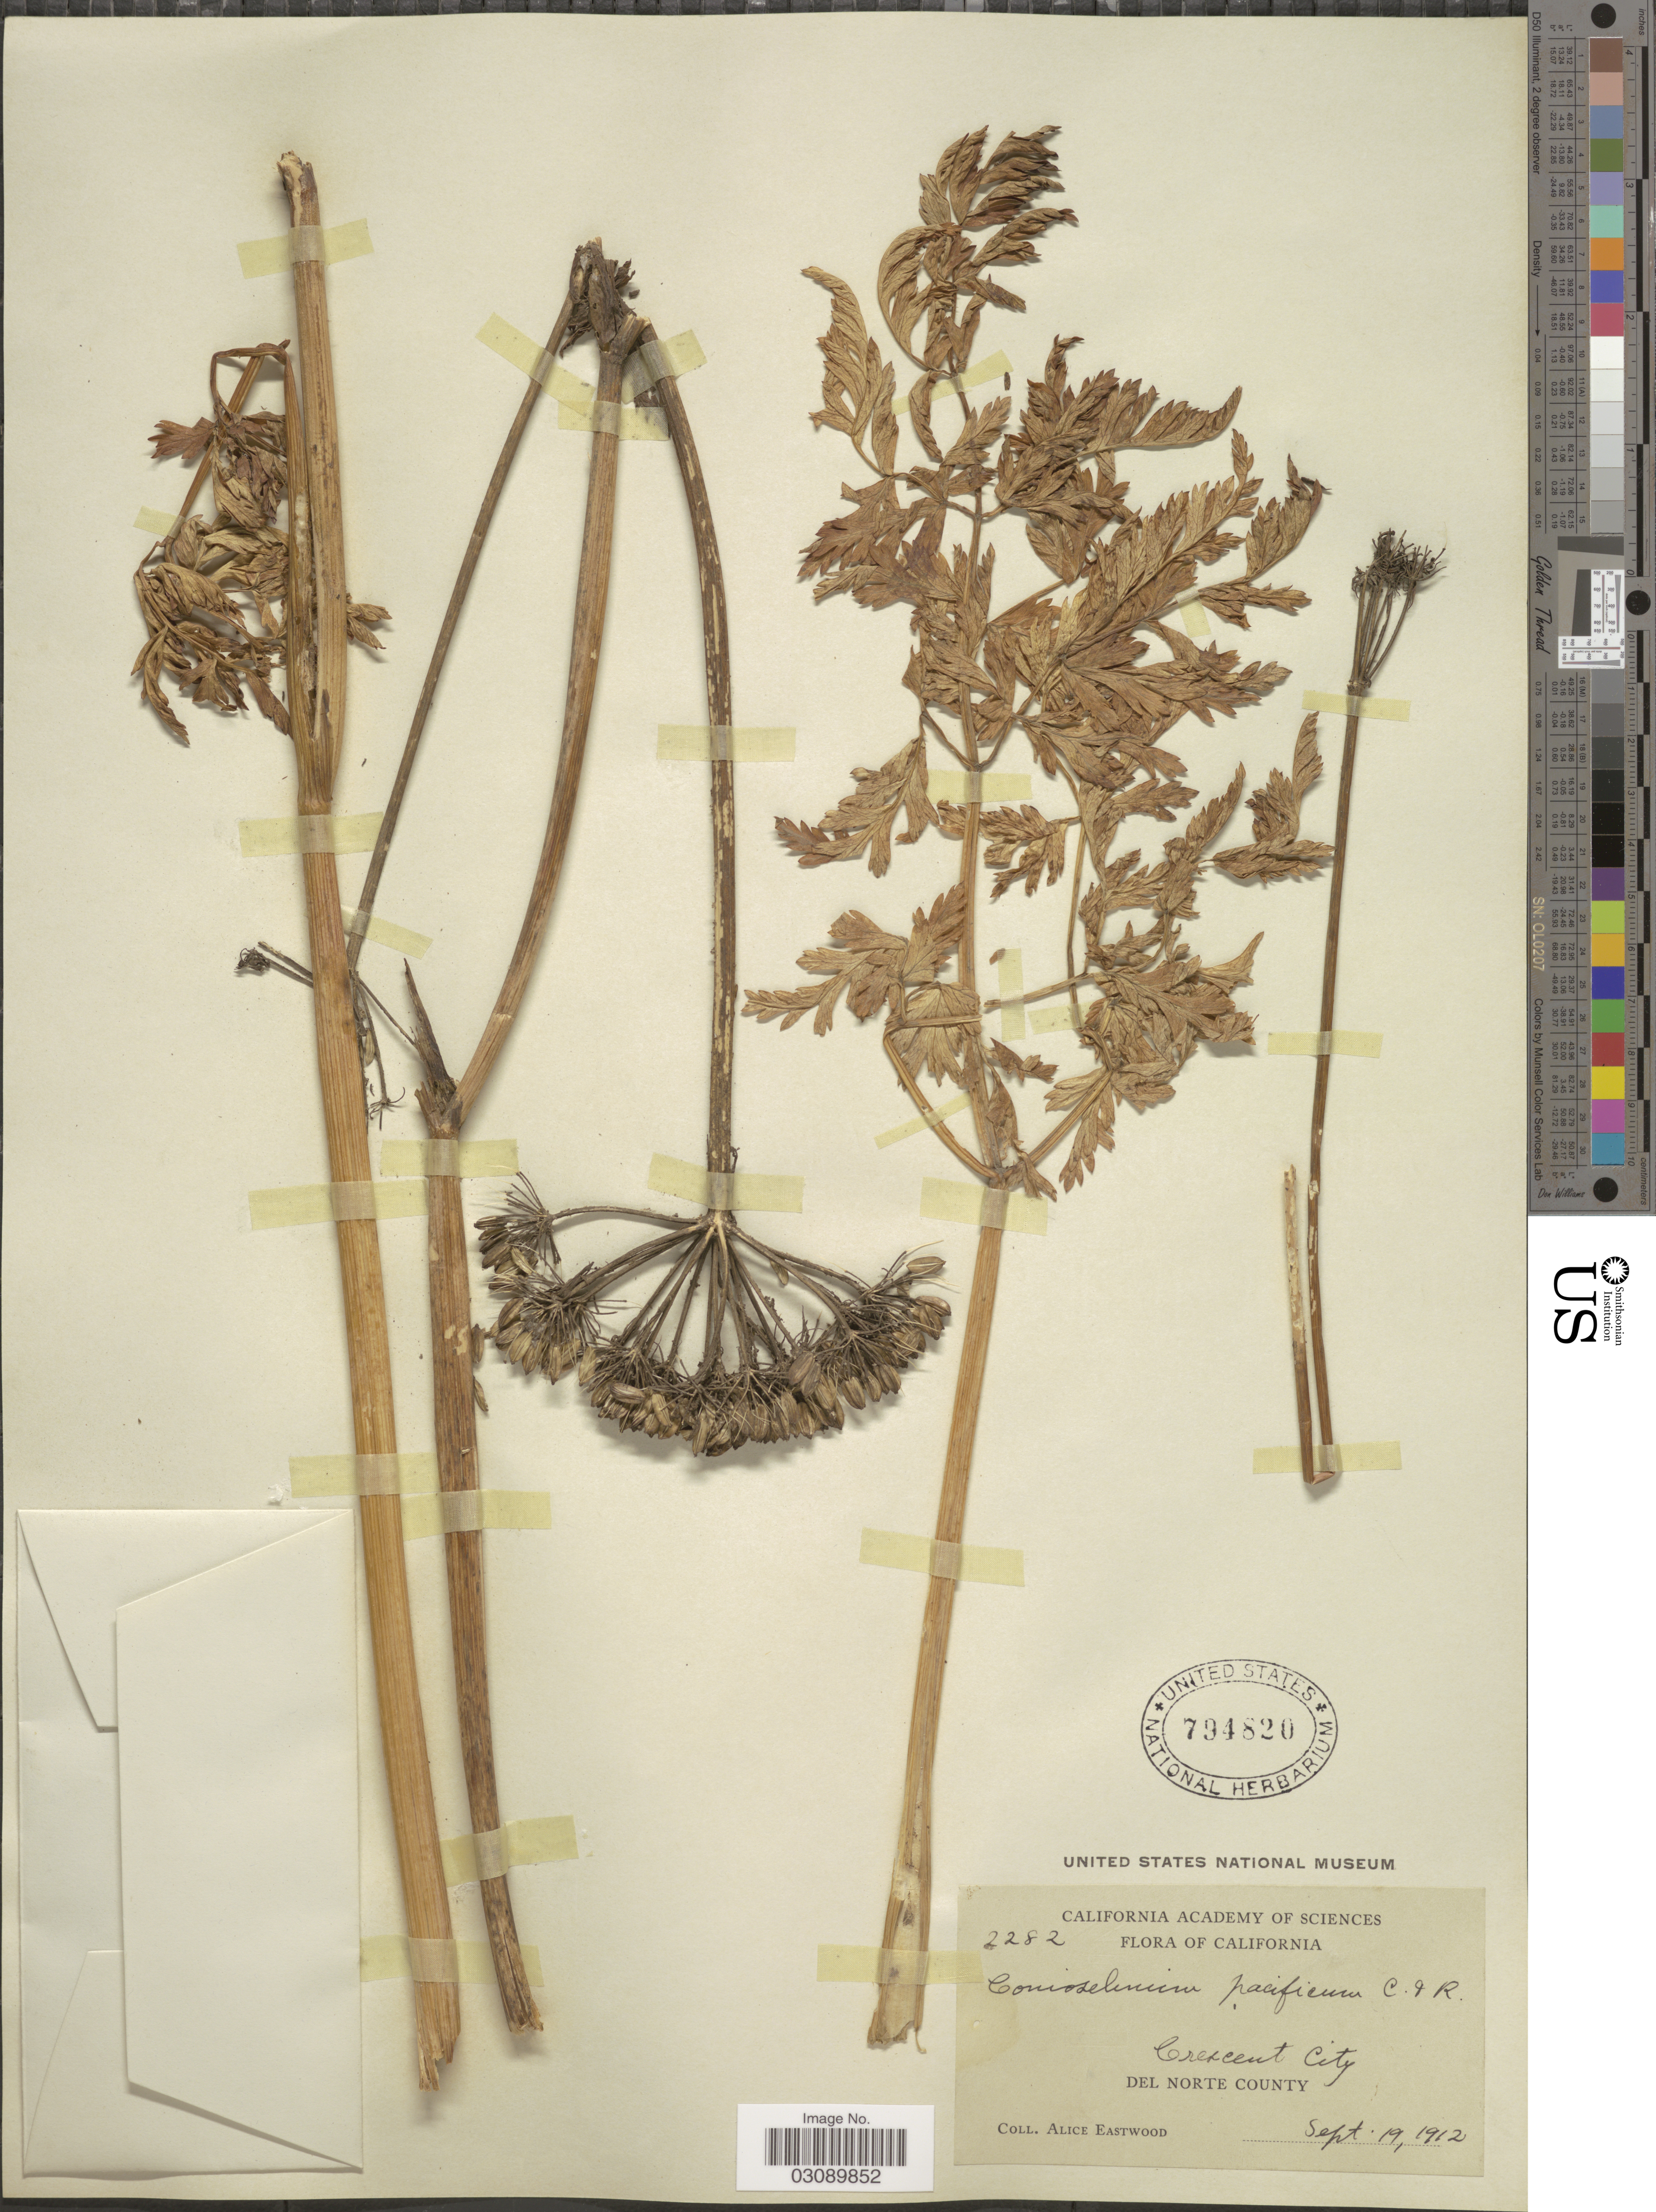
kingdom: Plantae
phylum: Tracheophyta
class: Magnoliopsida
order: Apiales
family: Apiaceae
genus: Conioselinum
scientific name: Conioselinum pacificum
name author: (S. Watson) J.M. Coult. & Rose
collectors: A. Eastwood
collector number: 2282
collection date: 1912-09-19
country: United States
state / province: California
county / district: Del Norte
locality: Crescent City. Del Norte County.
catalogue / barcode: US 794820